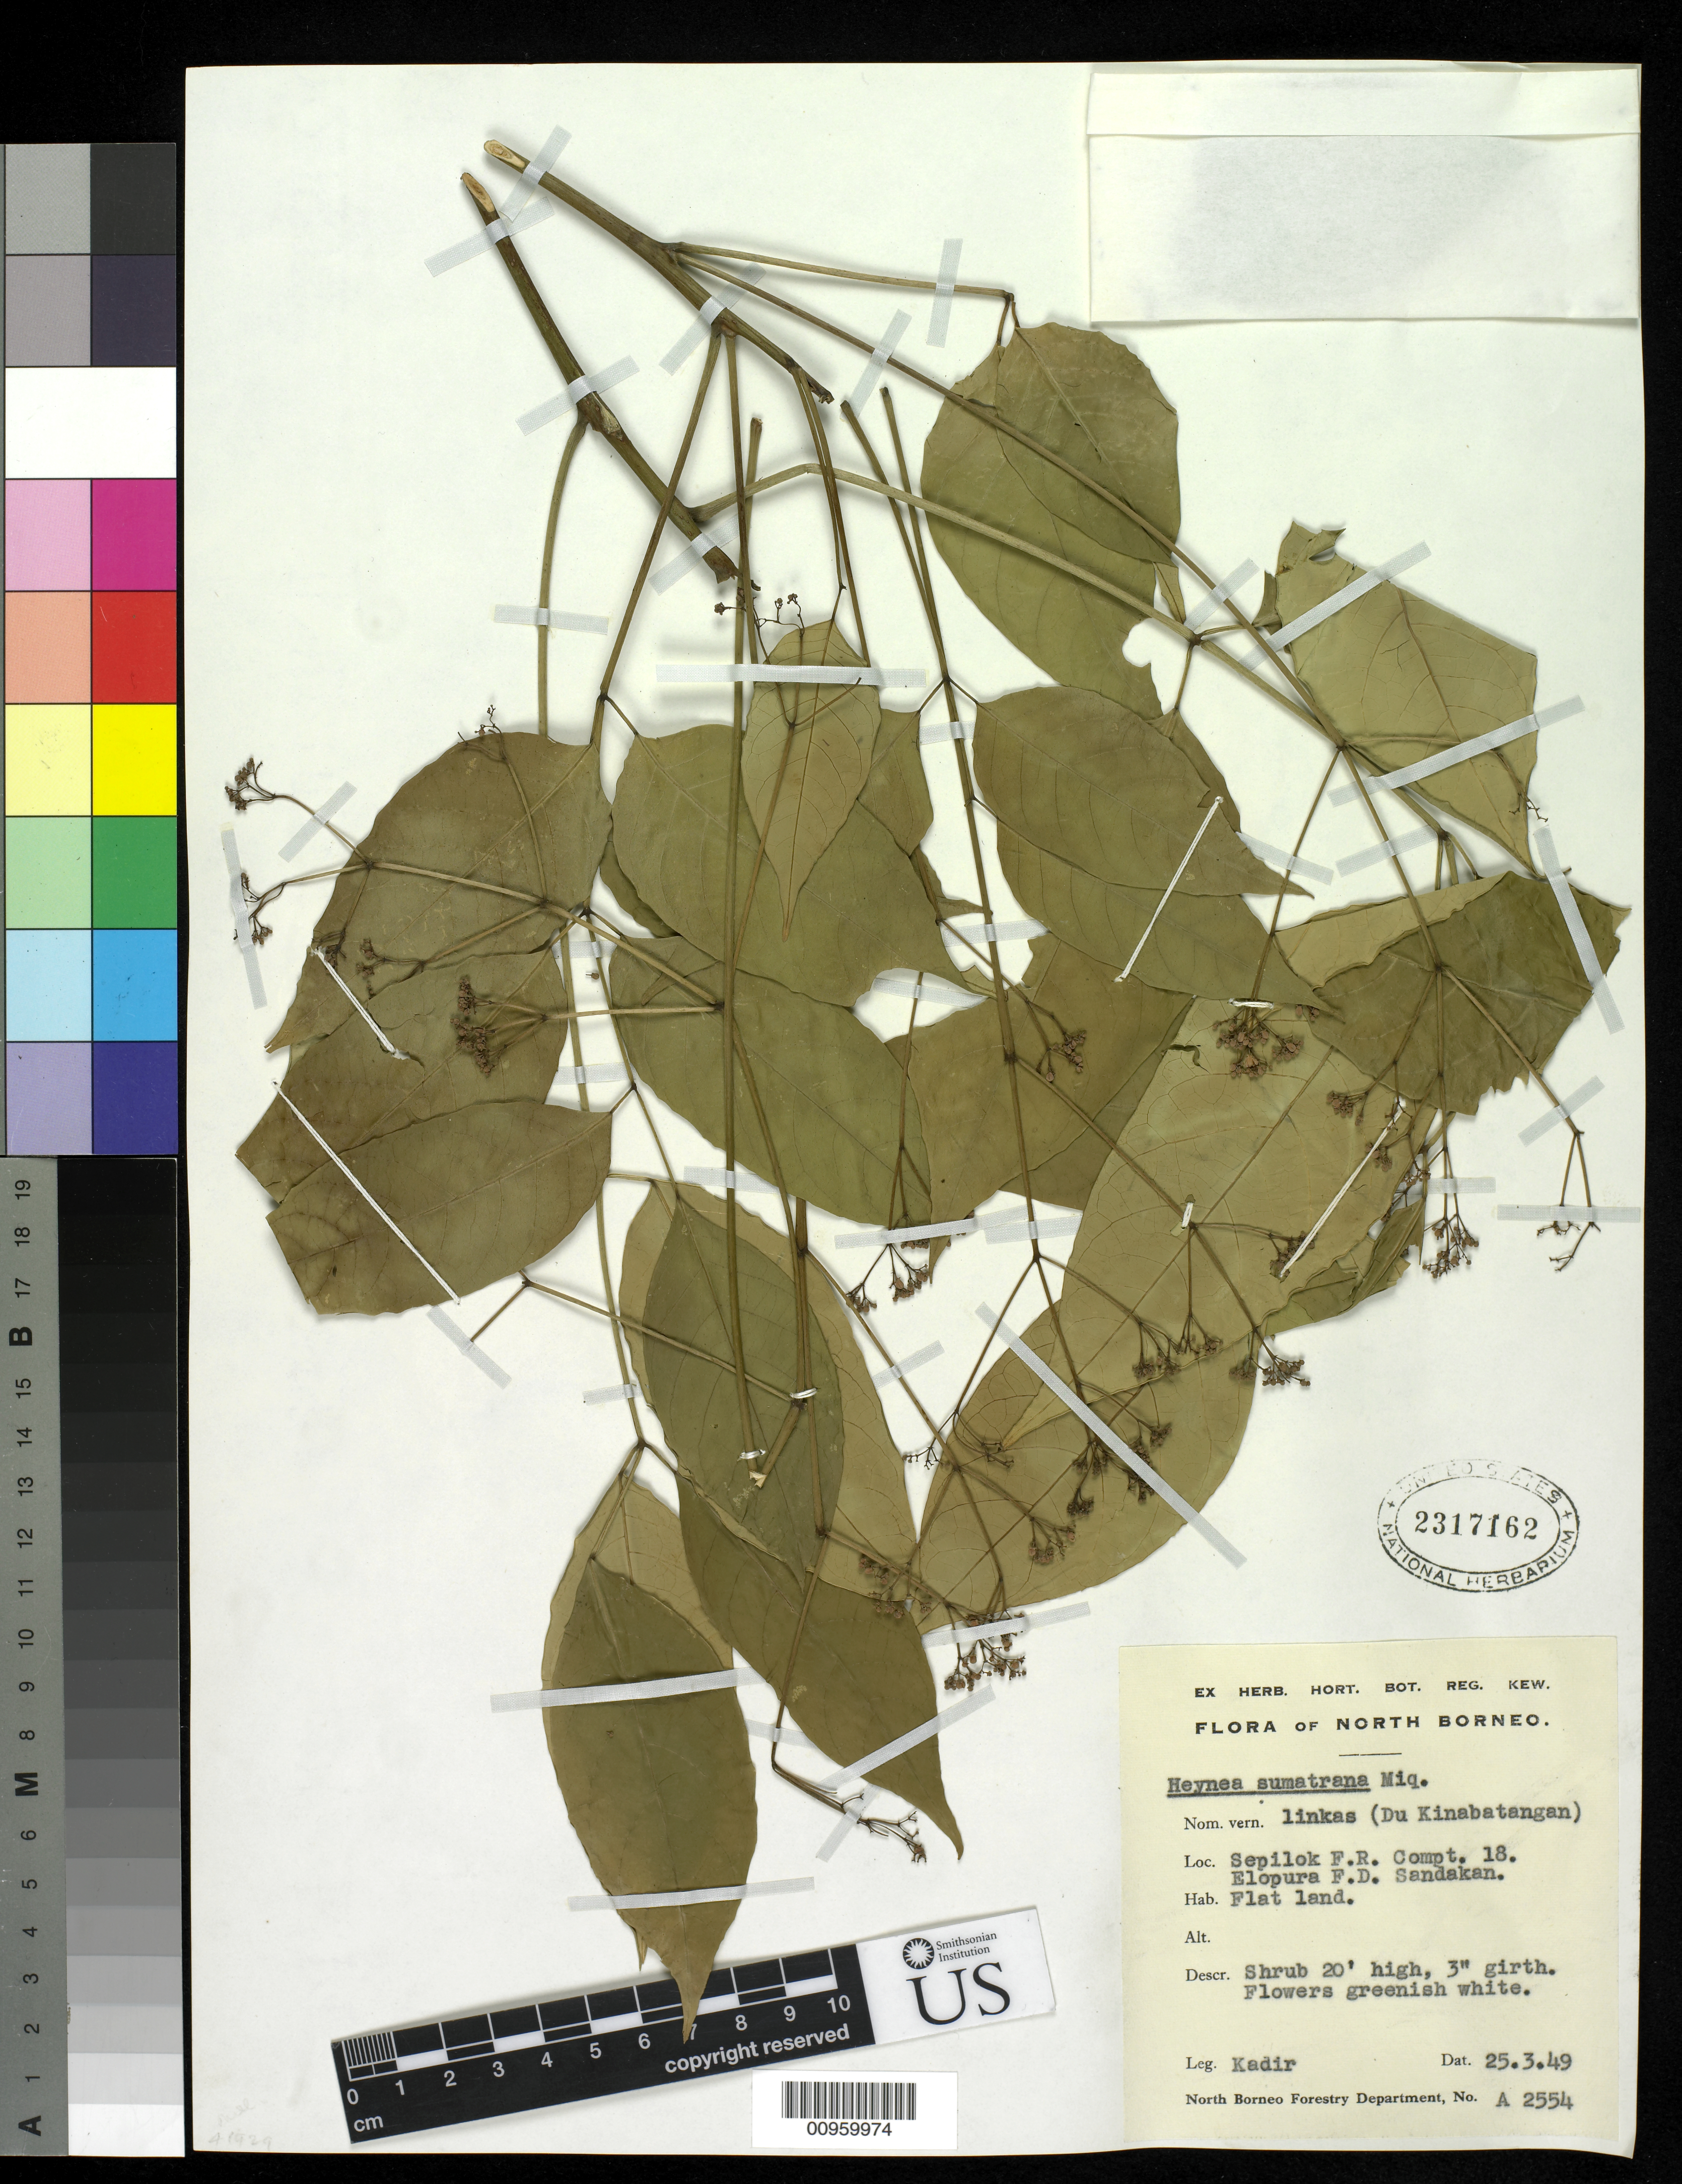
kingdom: Plantae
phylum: Tracheophyta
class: Magnoliopsida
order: Sapindales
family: Meliaceae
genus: Heynea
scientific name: Heynea sumatrana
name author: Mig.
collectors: Kadir Bin Abdul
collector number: A 2554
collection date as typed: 25 Mar 1949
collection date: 1949-03-25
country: Malaysia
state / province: Sabah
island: Borneo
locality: Sepilok F.R. Compt. 18. Elopura F.D. Sandakan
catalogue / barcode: US 2317162